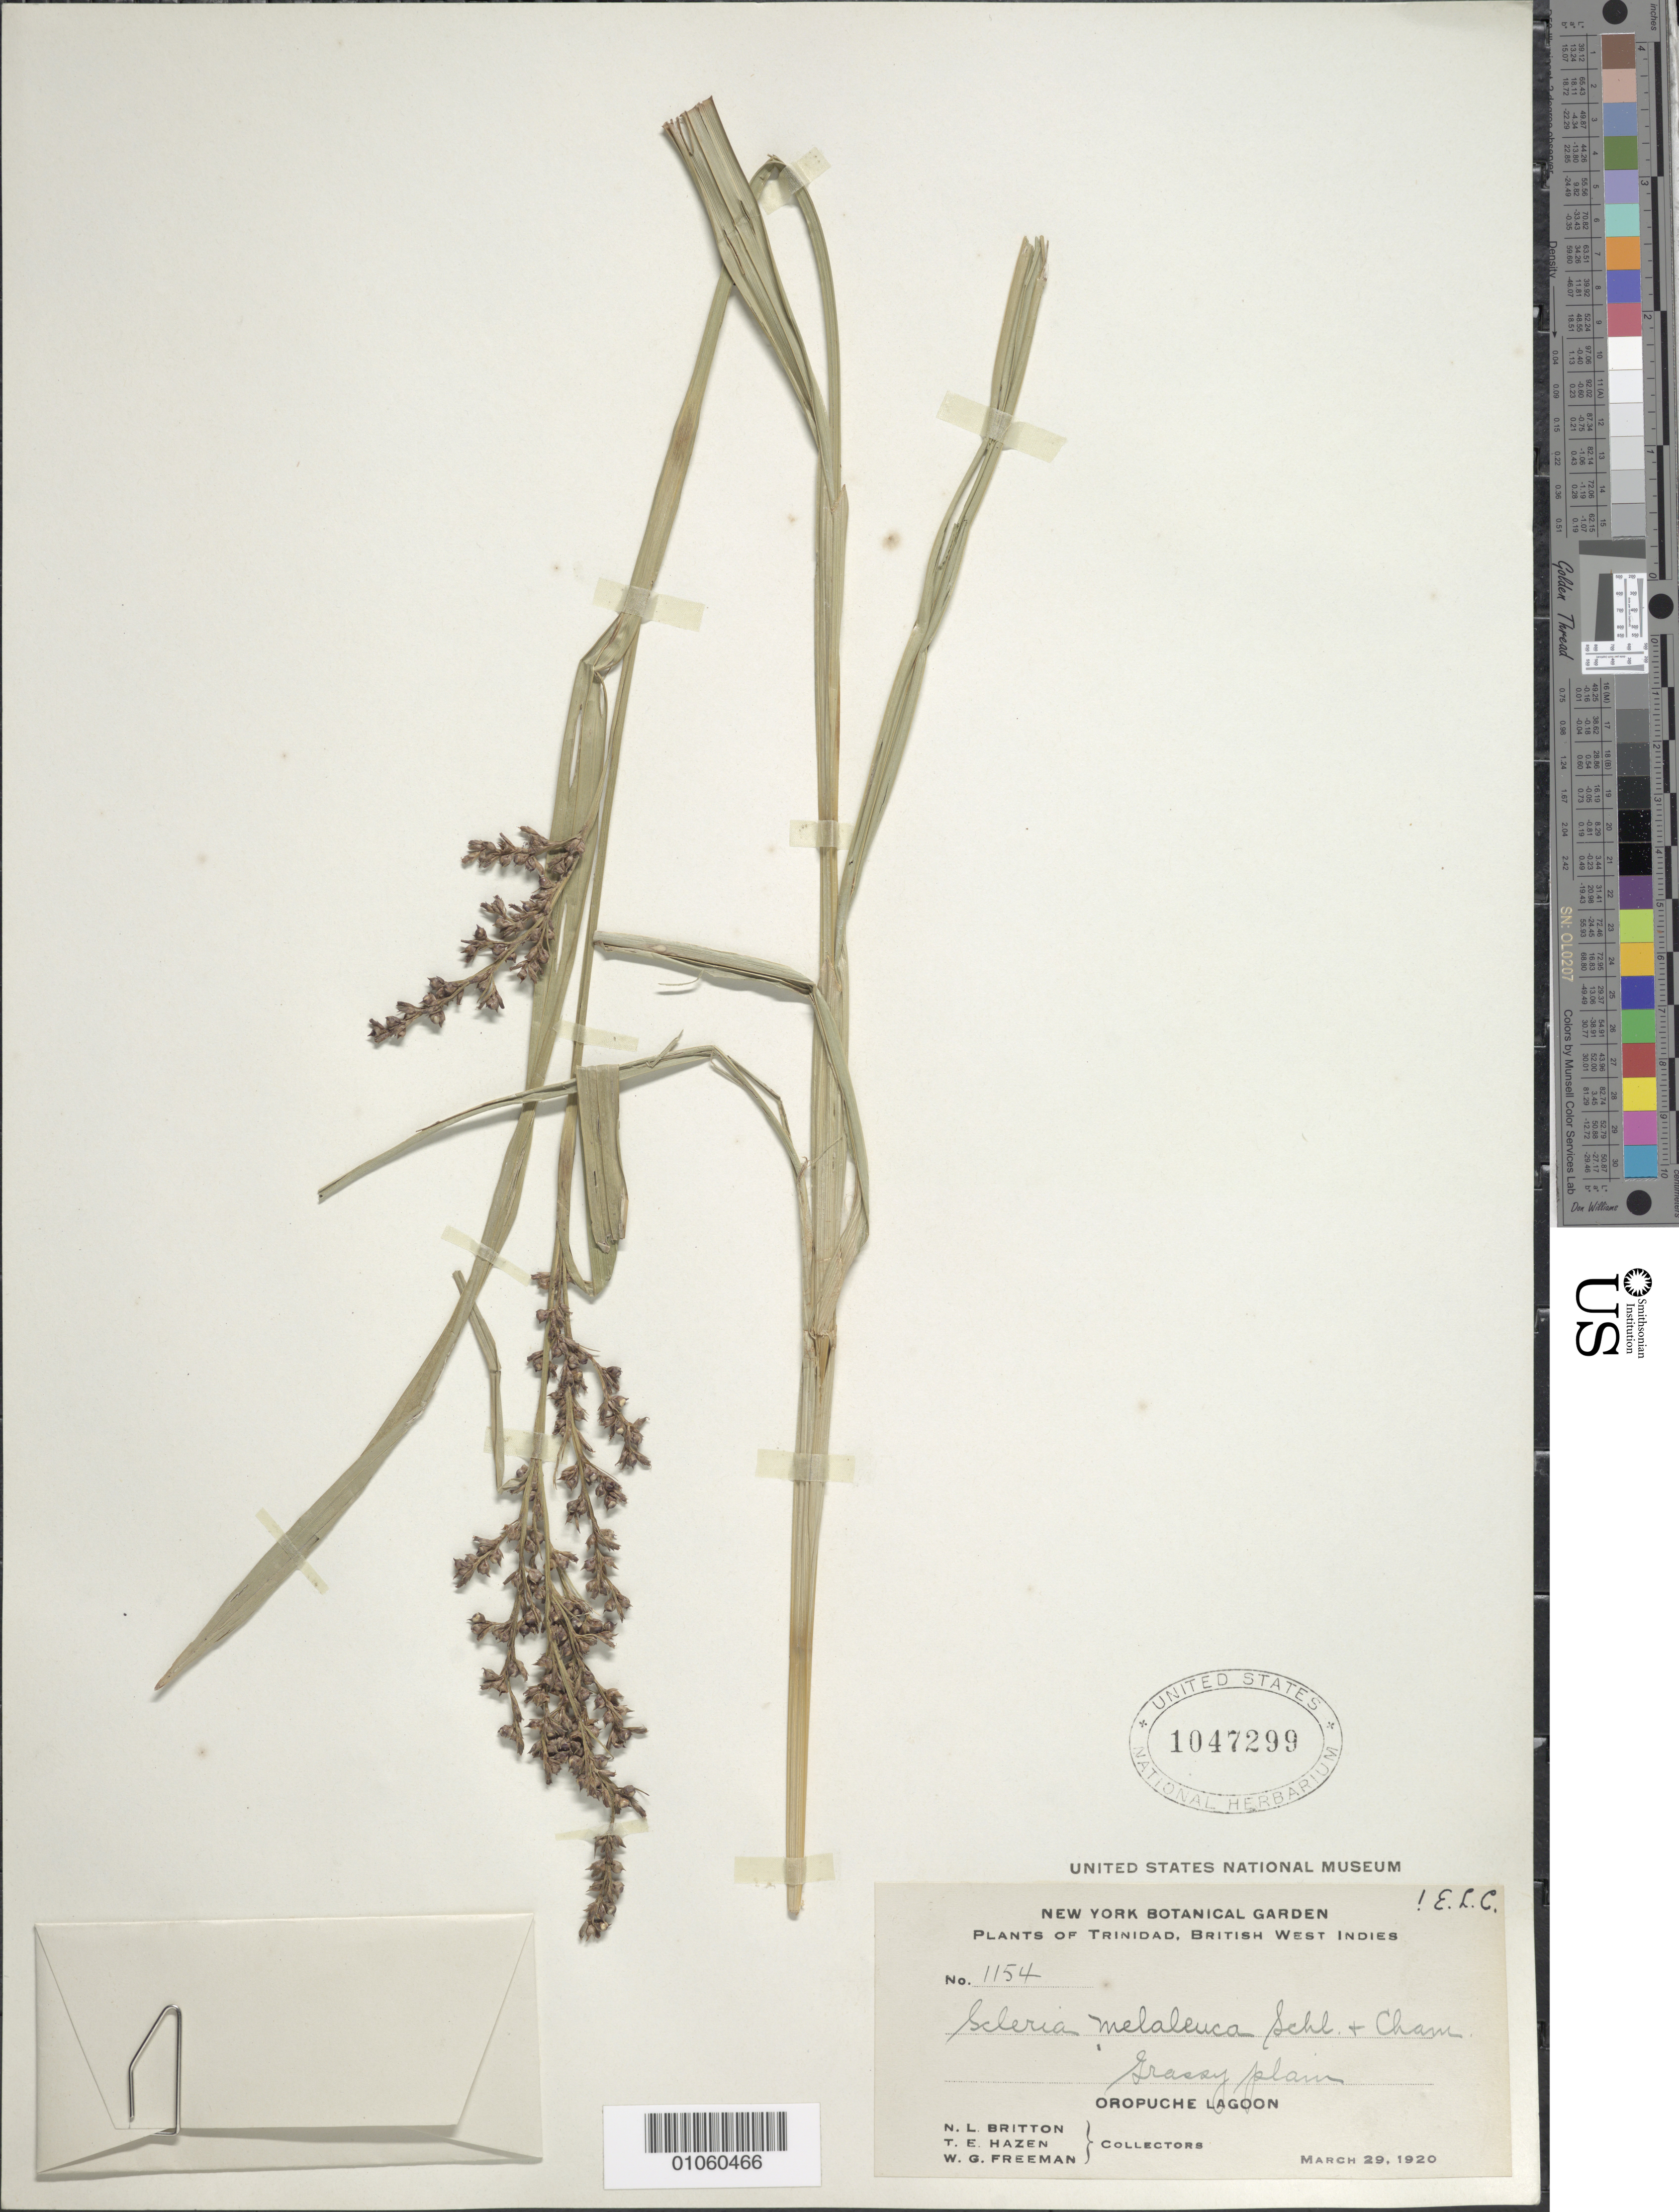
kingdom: Plantae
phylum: Tracheophyta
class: Liliopsida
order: Poales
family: Cyperaceae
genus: Scleria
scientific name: Scleria gaertneri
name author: Raddi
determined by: Strong, Mark T., (BOT), Smithsonian Institution - National Museum of Natural History (UNITED STATES)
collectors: N. Britton, T. E. Hazen & W. Freeman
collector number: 1154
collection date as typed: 29 Mar 1920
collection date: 1920-03-29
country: Trinidad and Tobago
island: Trinidad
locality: Oropuche Lagoon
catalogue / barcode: US 1047299